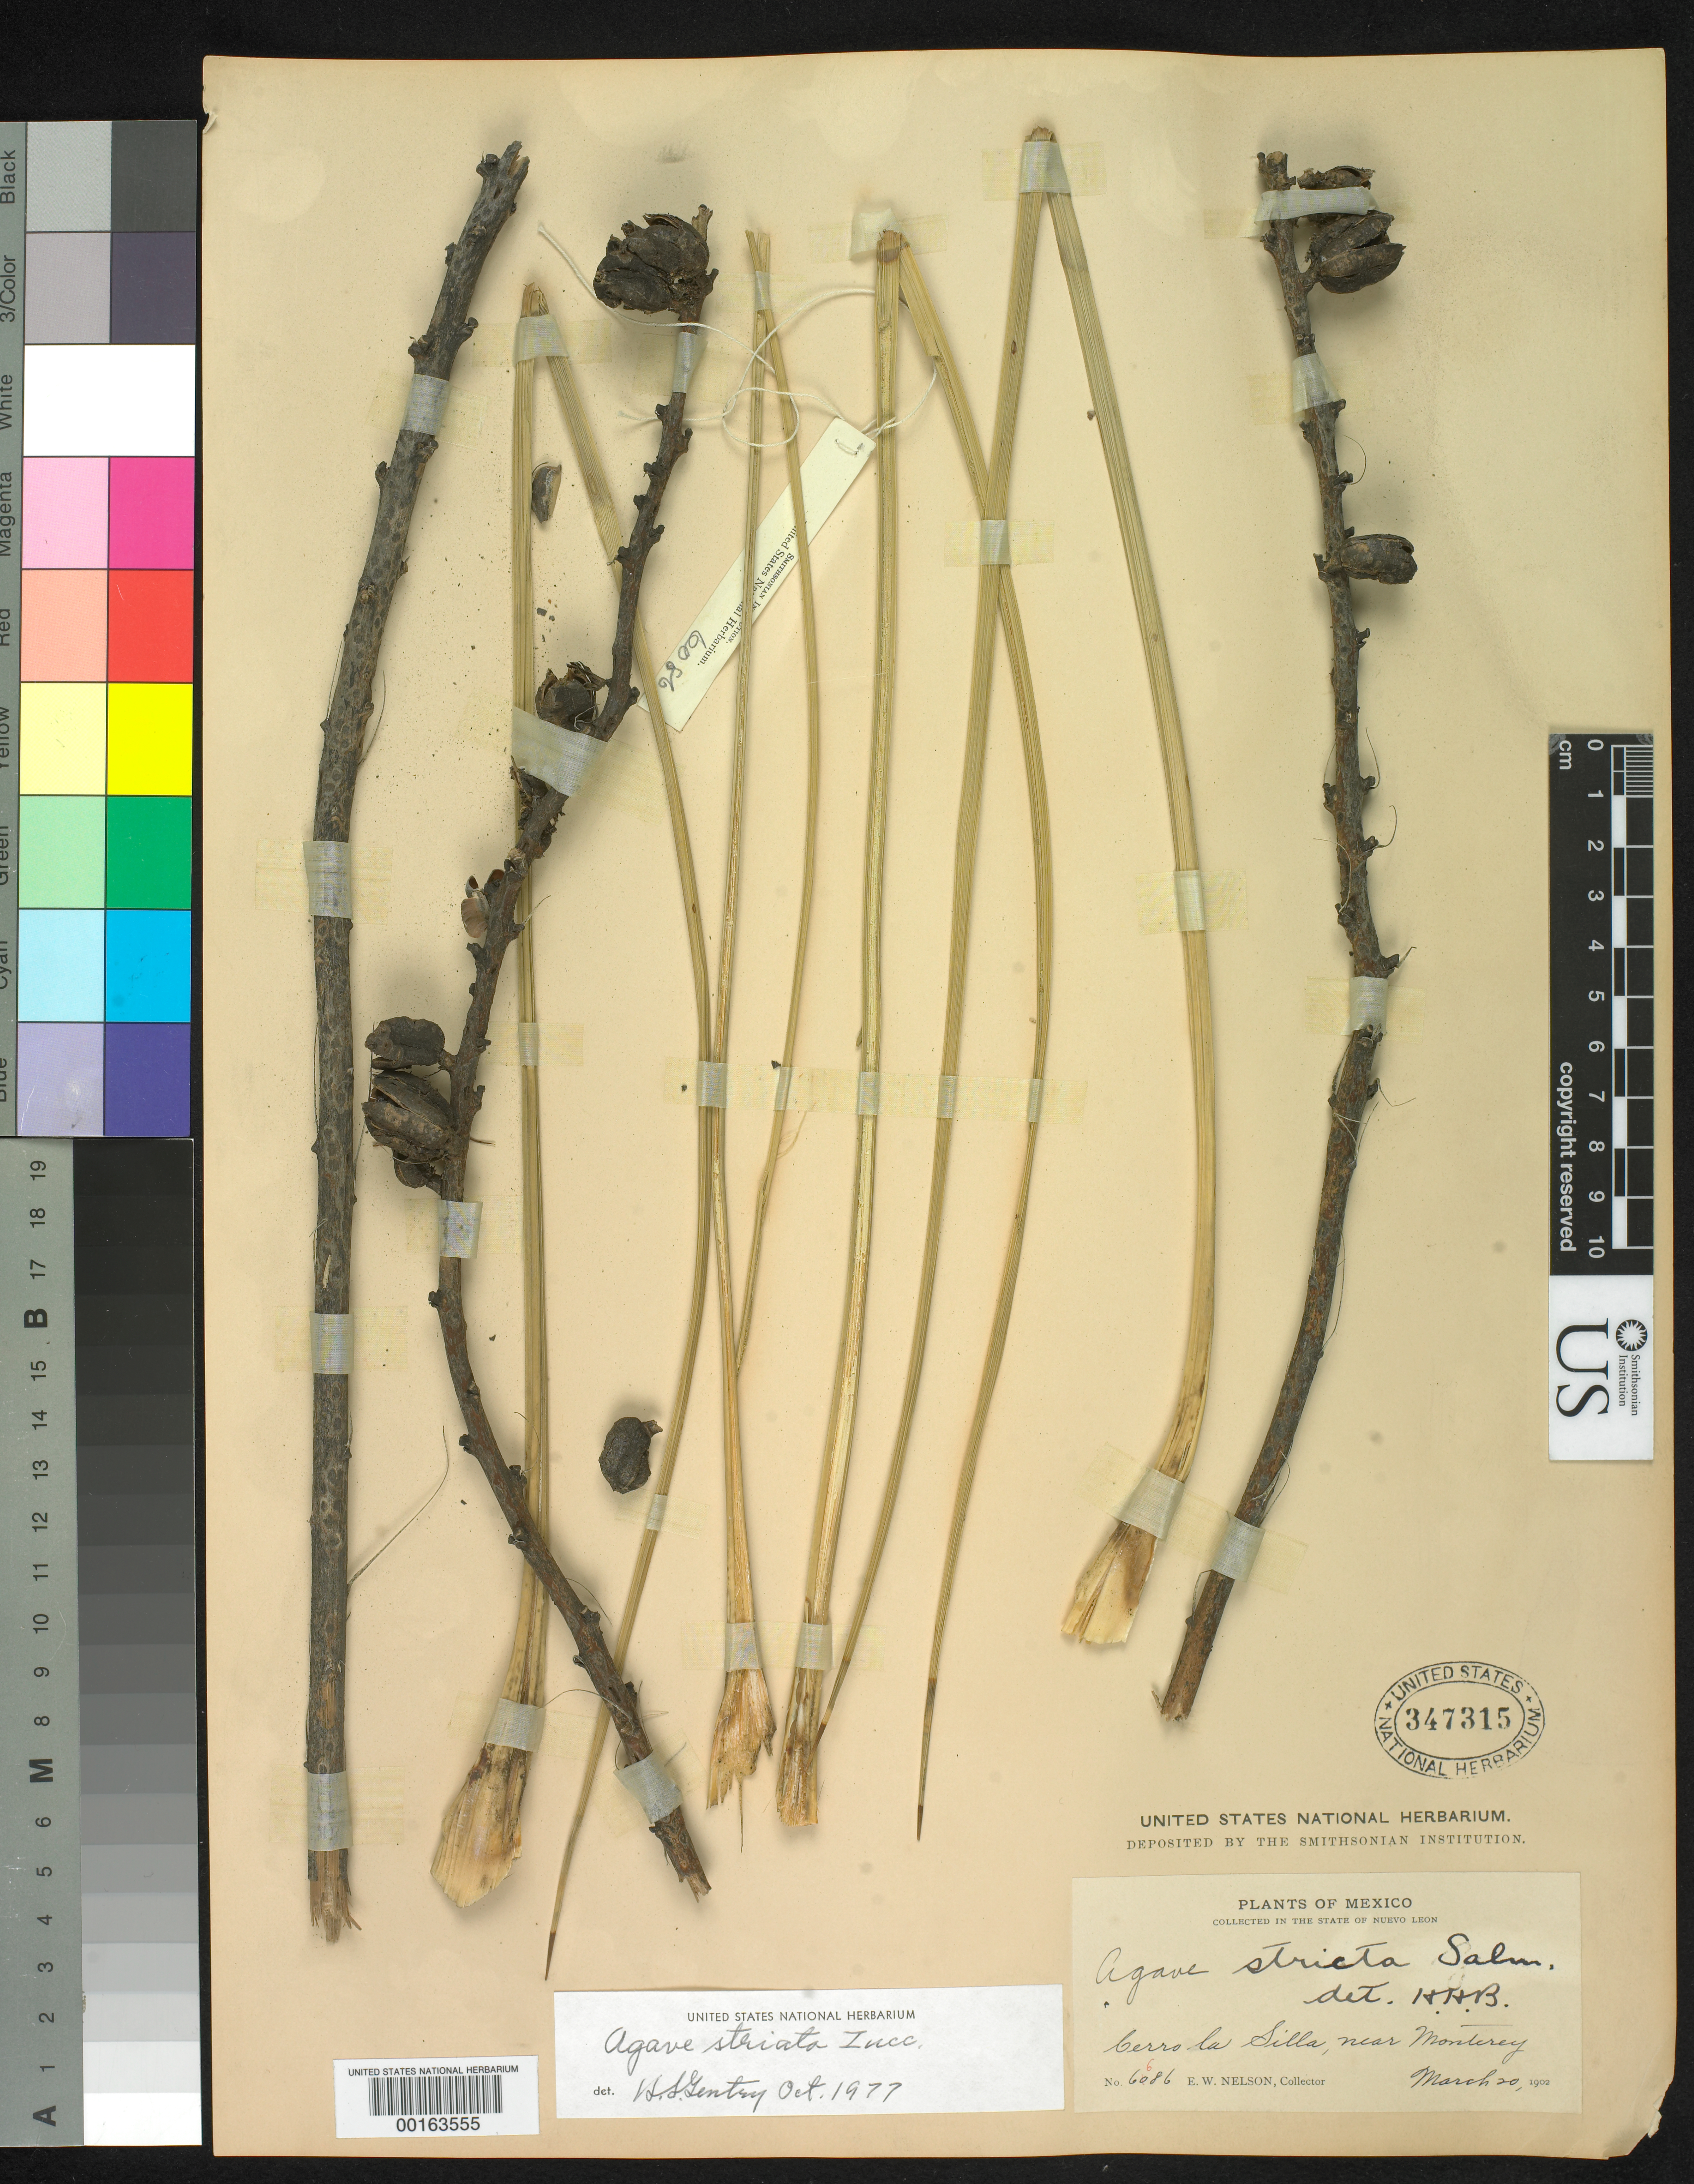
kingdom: Plantae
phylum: Tracheophyta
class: Liliopsida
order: Asparagales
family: Asparagaceae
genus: Agave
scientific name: Agave striata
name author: Zucc.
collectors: E. W. Nelson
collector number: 6686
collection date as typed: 20 Mar 1902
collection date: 1902-03-20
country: Mexico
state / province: Nuevo León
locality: Cerro la silla, near monterey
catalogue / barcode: US 347315